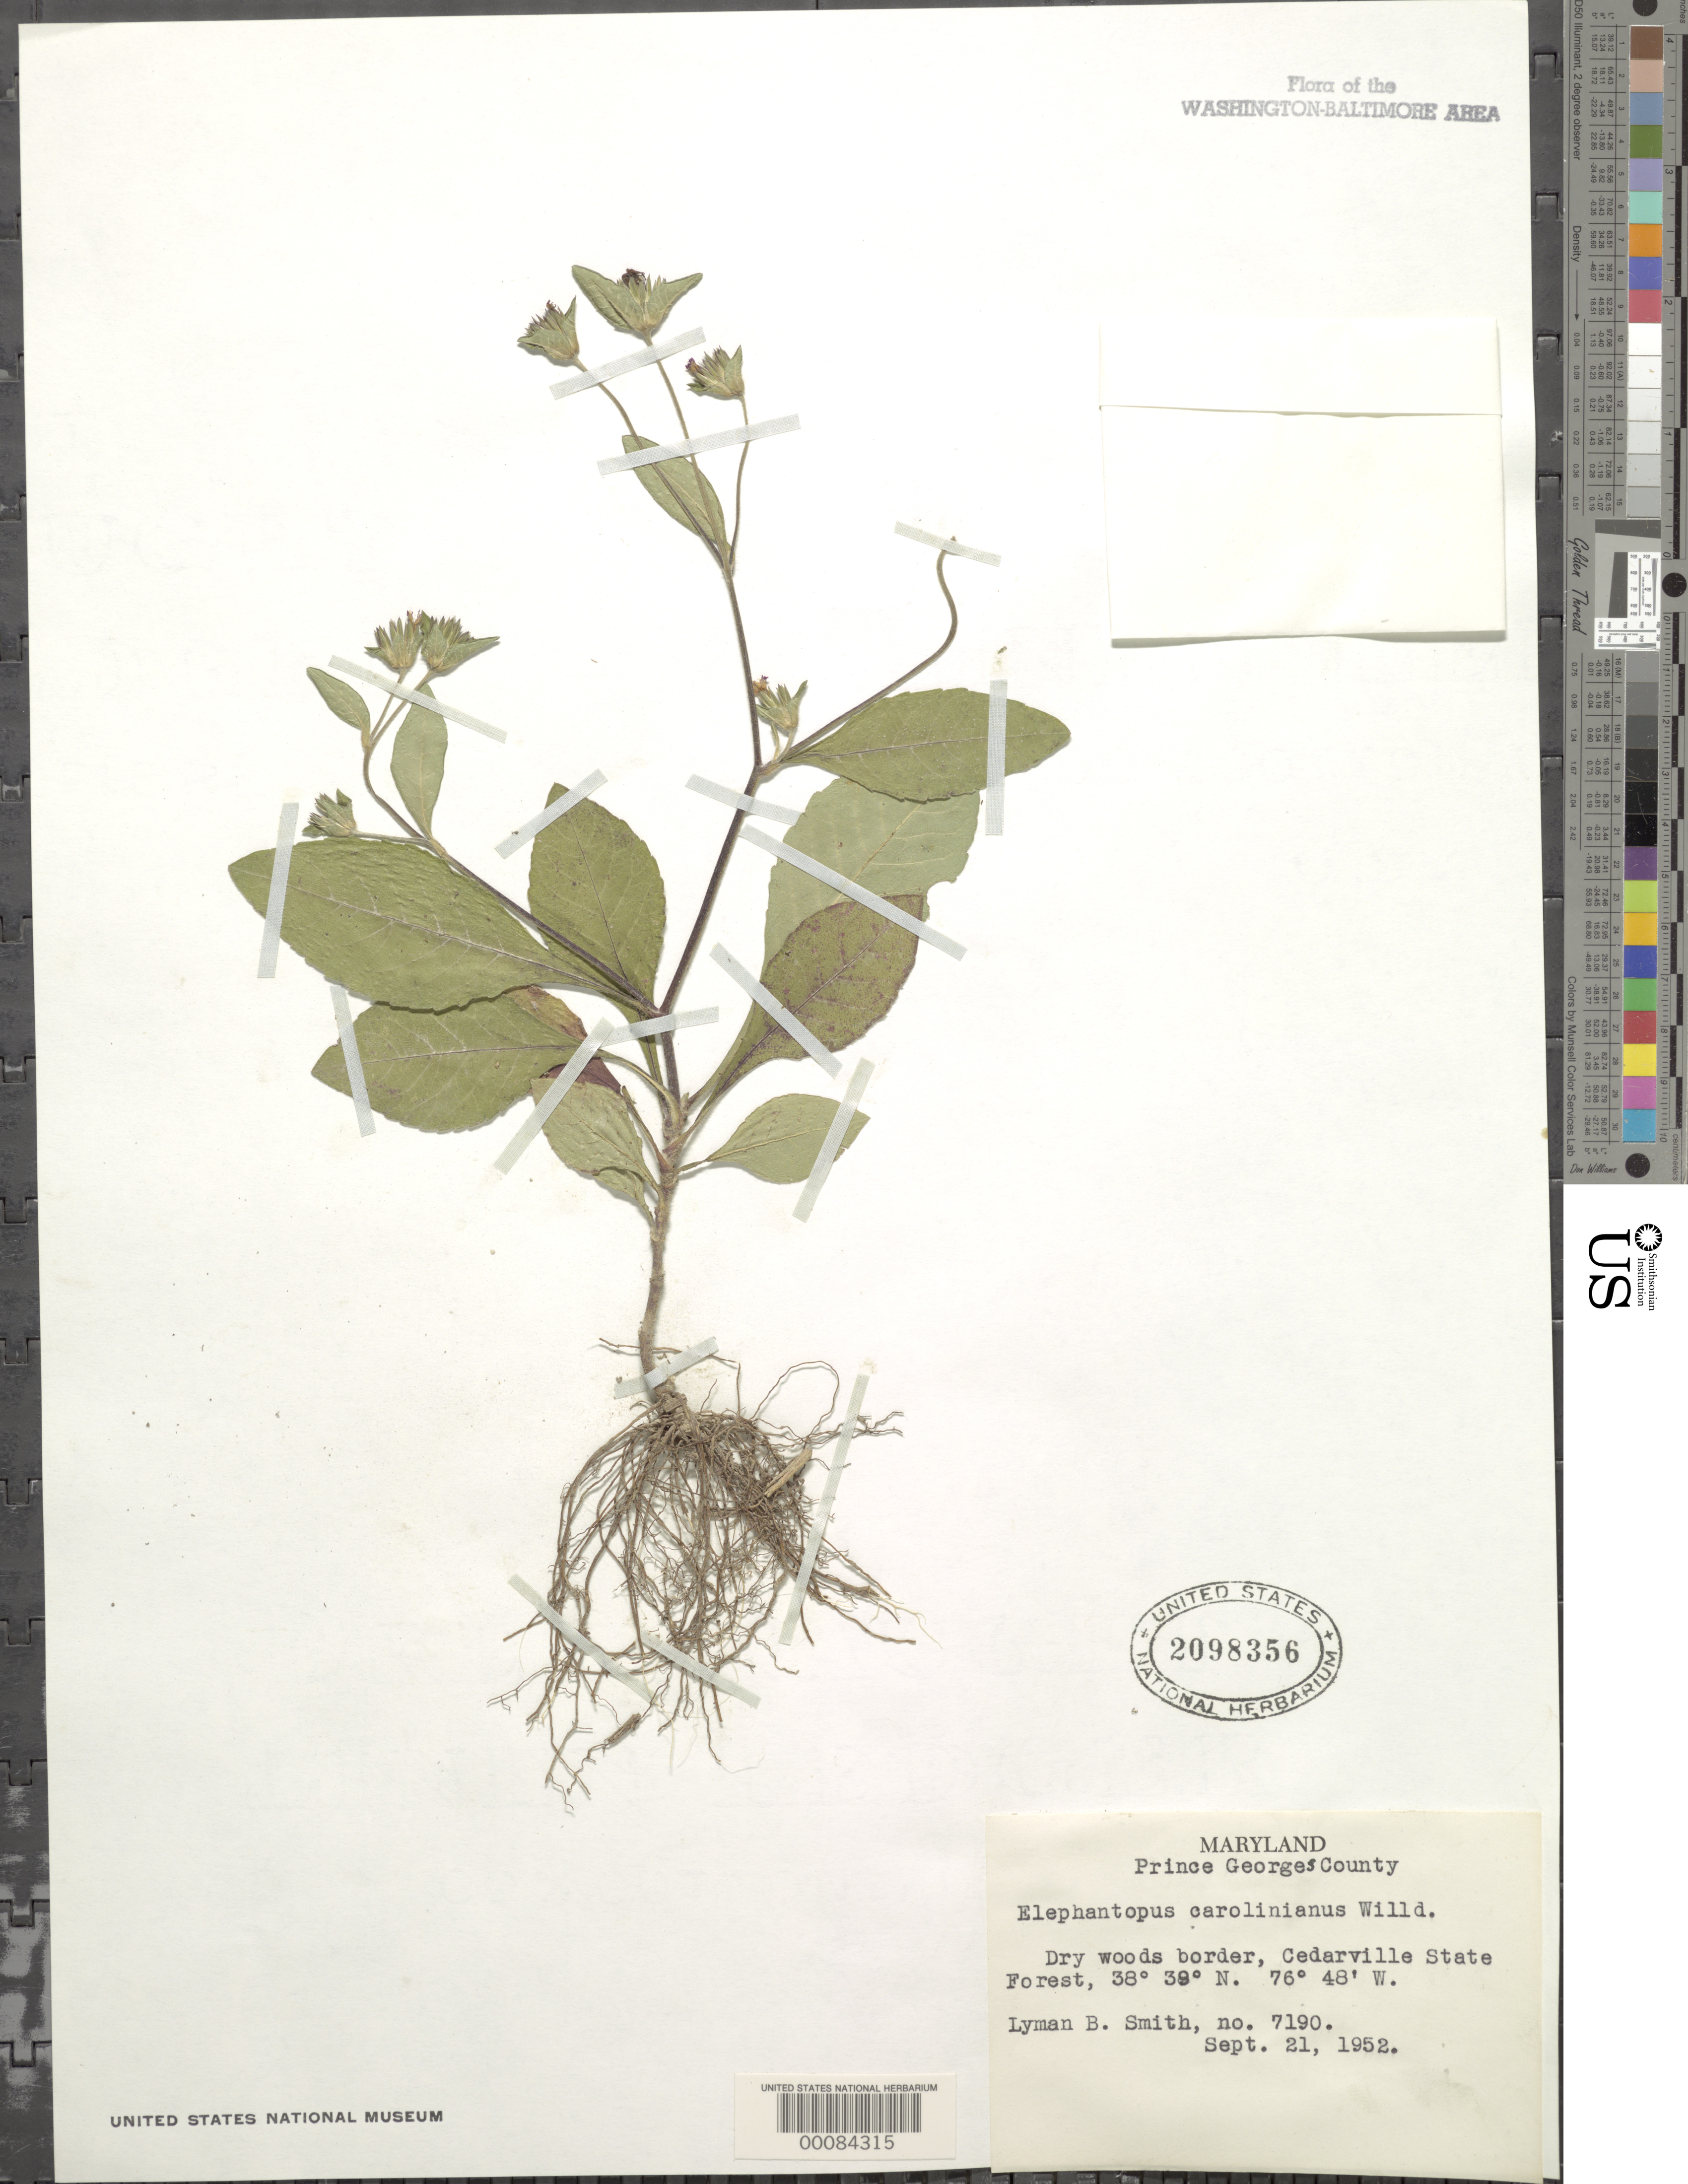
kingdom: Plantae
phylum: Tracheophyta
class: Magnoliopsida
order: Asterales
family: Asteraceae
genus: Elephantopus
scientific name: Elephantopus carolinianus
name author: Raeusch.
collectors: L. Smith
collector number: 7190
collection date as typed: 21 Sep 1952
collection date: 1952-09-21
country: United States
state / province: Maryland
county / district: Prince George's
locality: Cedarville State Forest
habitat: Dry woods border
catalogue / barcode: US 2098356